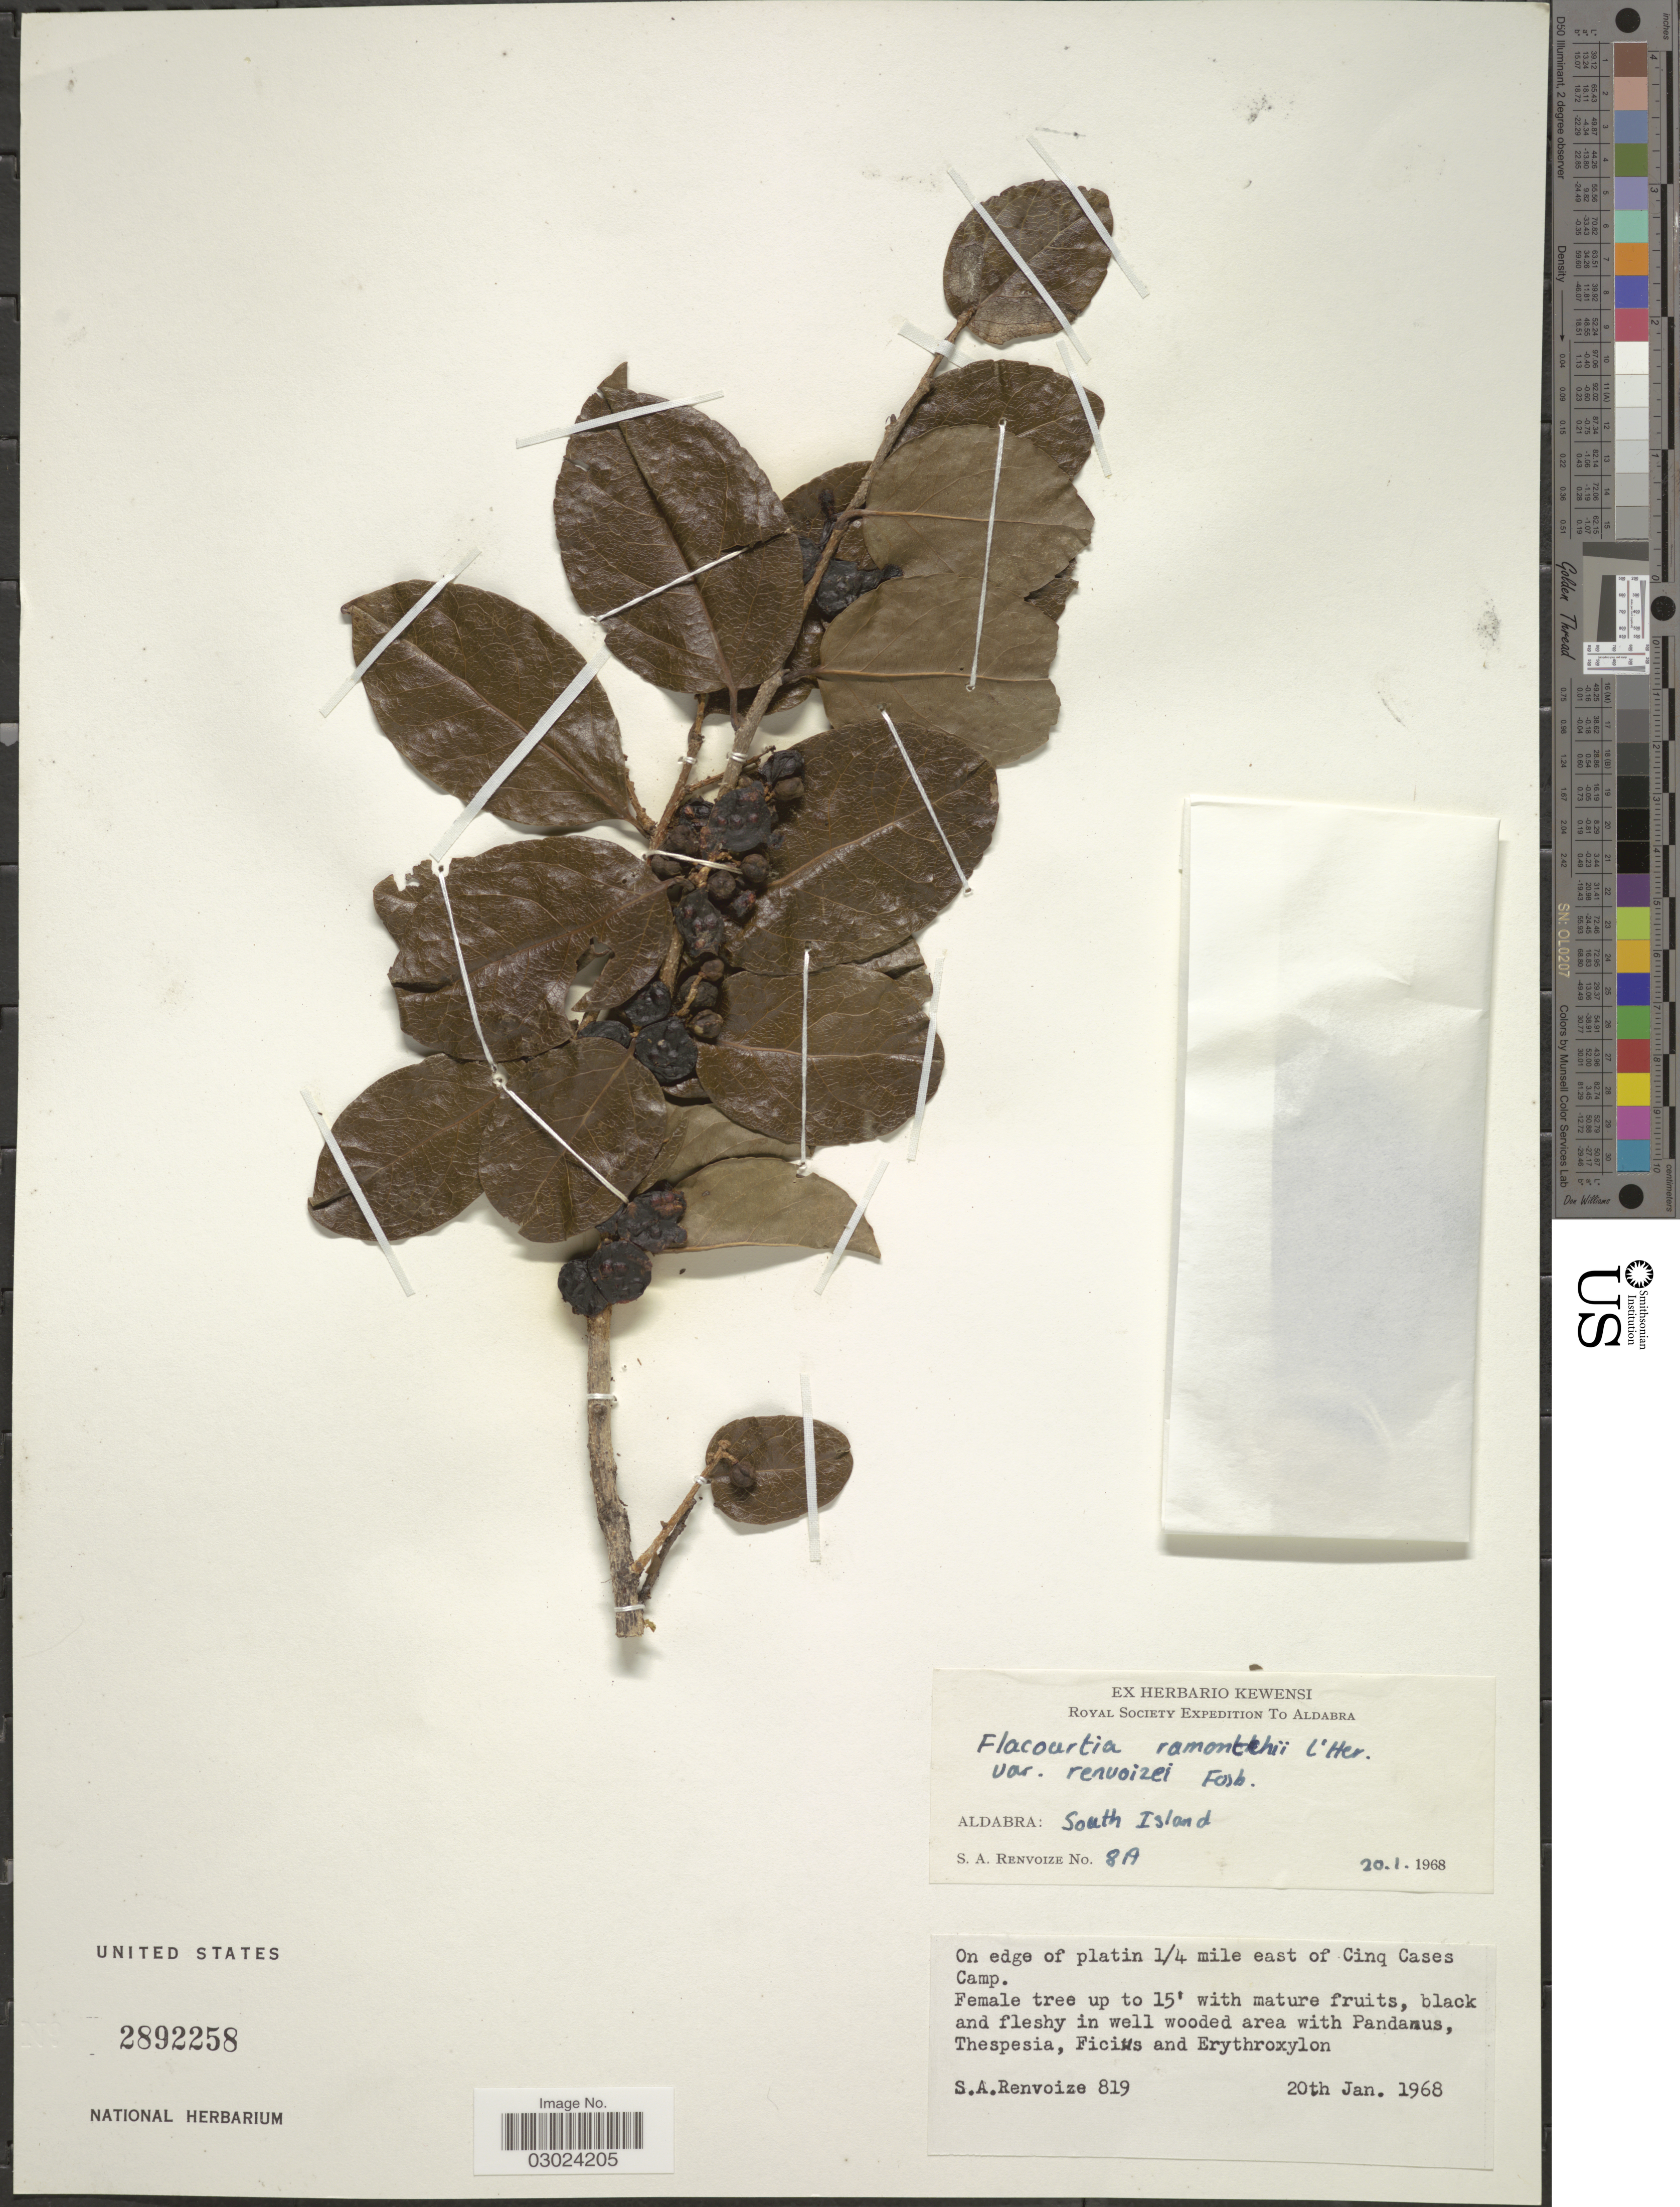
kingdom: Plantae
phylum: Tracheophyta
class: Magnoliopsida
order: Malpighiales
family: Salicaceae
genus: Flacourtia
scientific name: Flacourtia ramontchi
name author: L'Hér.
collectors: S. A. Renvoize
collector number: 819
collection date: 1968-01-20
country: Seychelles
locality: Aldabra: South Island. On edge of platin 1/4 mile east of Cinq Cases Camp.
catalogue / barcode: US 2892258